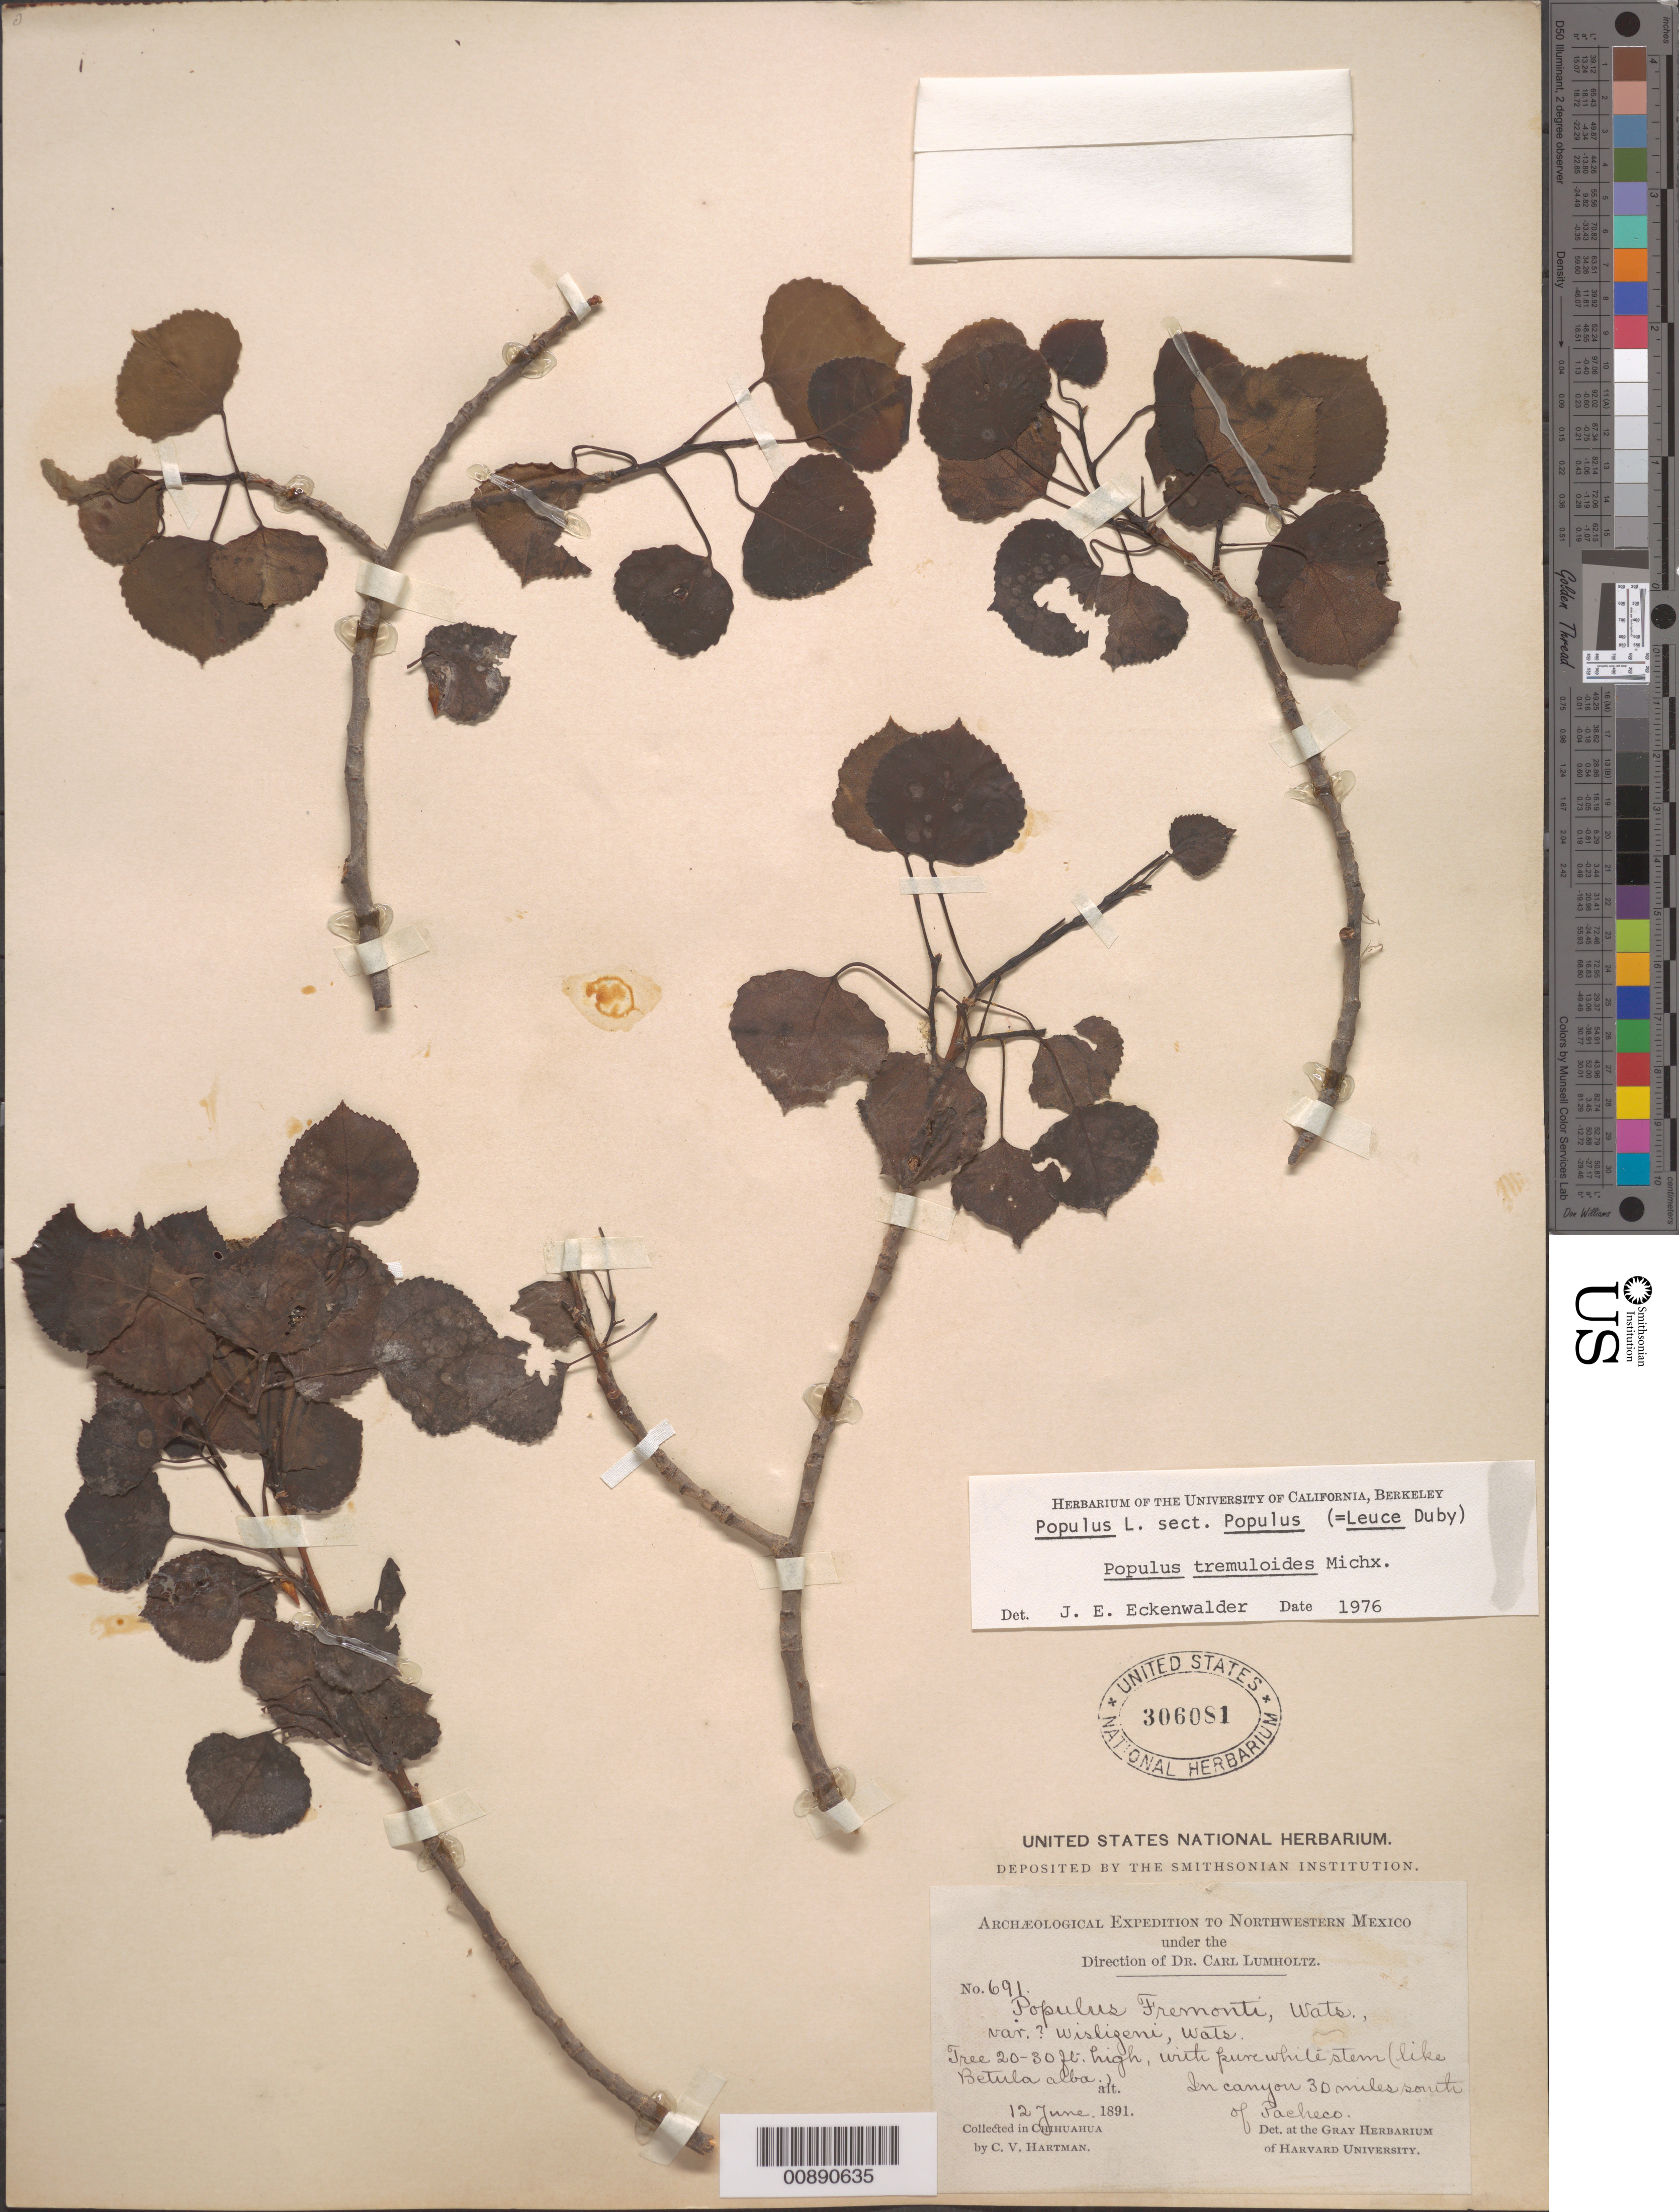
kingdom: Plantae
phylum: Tracheophyta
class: Magnoliopsida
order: Malpighiales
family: Salicaceae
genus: Populus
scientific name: Populus tremuloides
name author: Michx.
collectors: C. V. Hartman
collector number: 691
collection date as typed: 12 Jun 1891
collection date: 1891-06-12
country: Mexico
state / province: Chihuahua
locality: In canyon 30 miles south of Pacheco, Chihuahua.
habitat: In canyon.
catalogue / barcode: US 306081